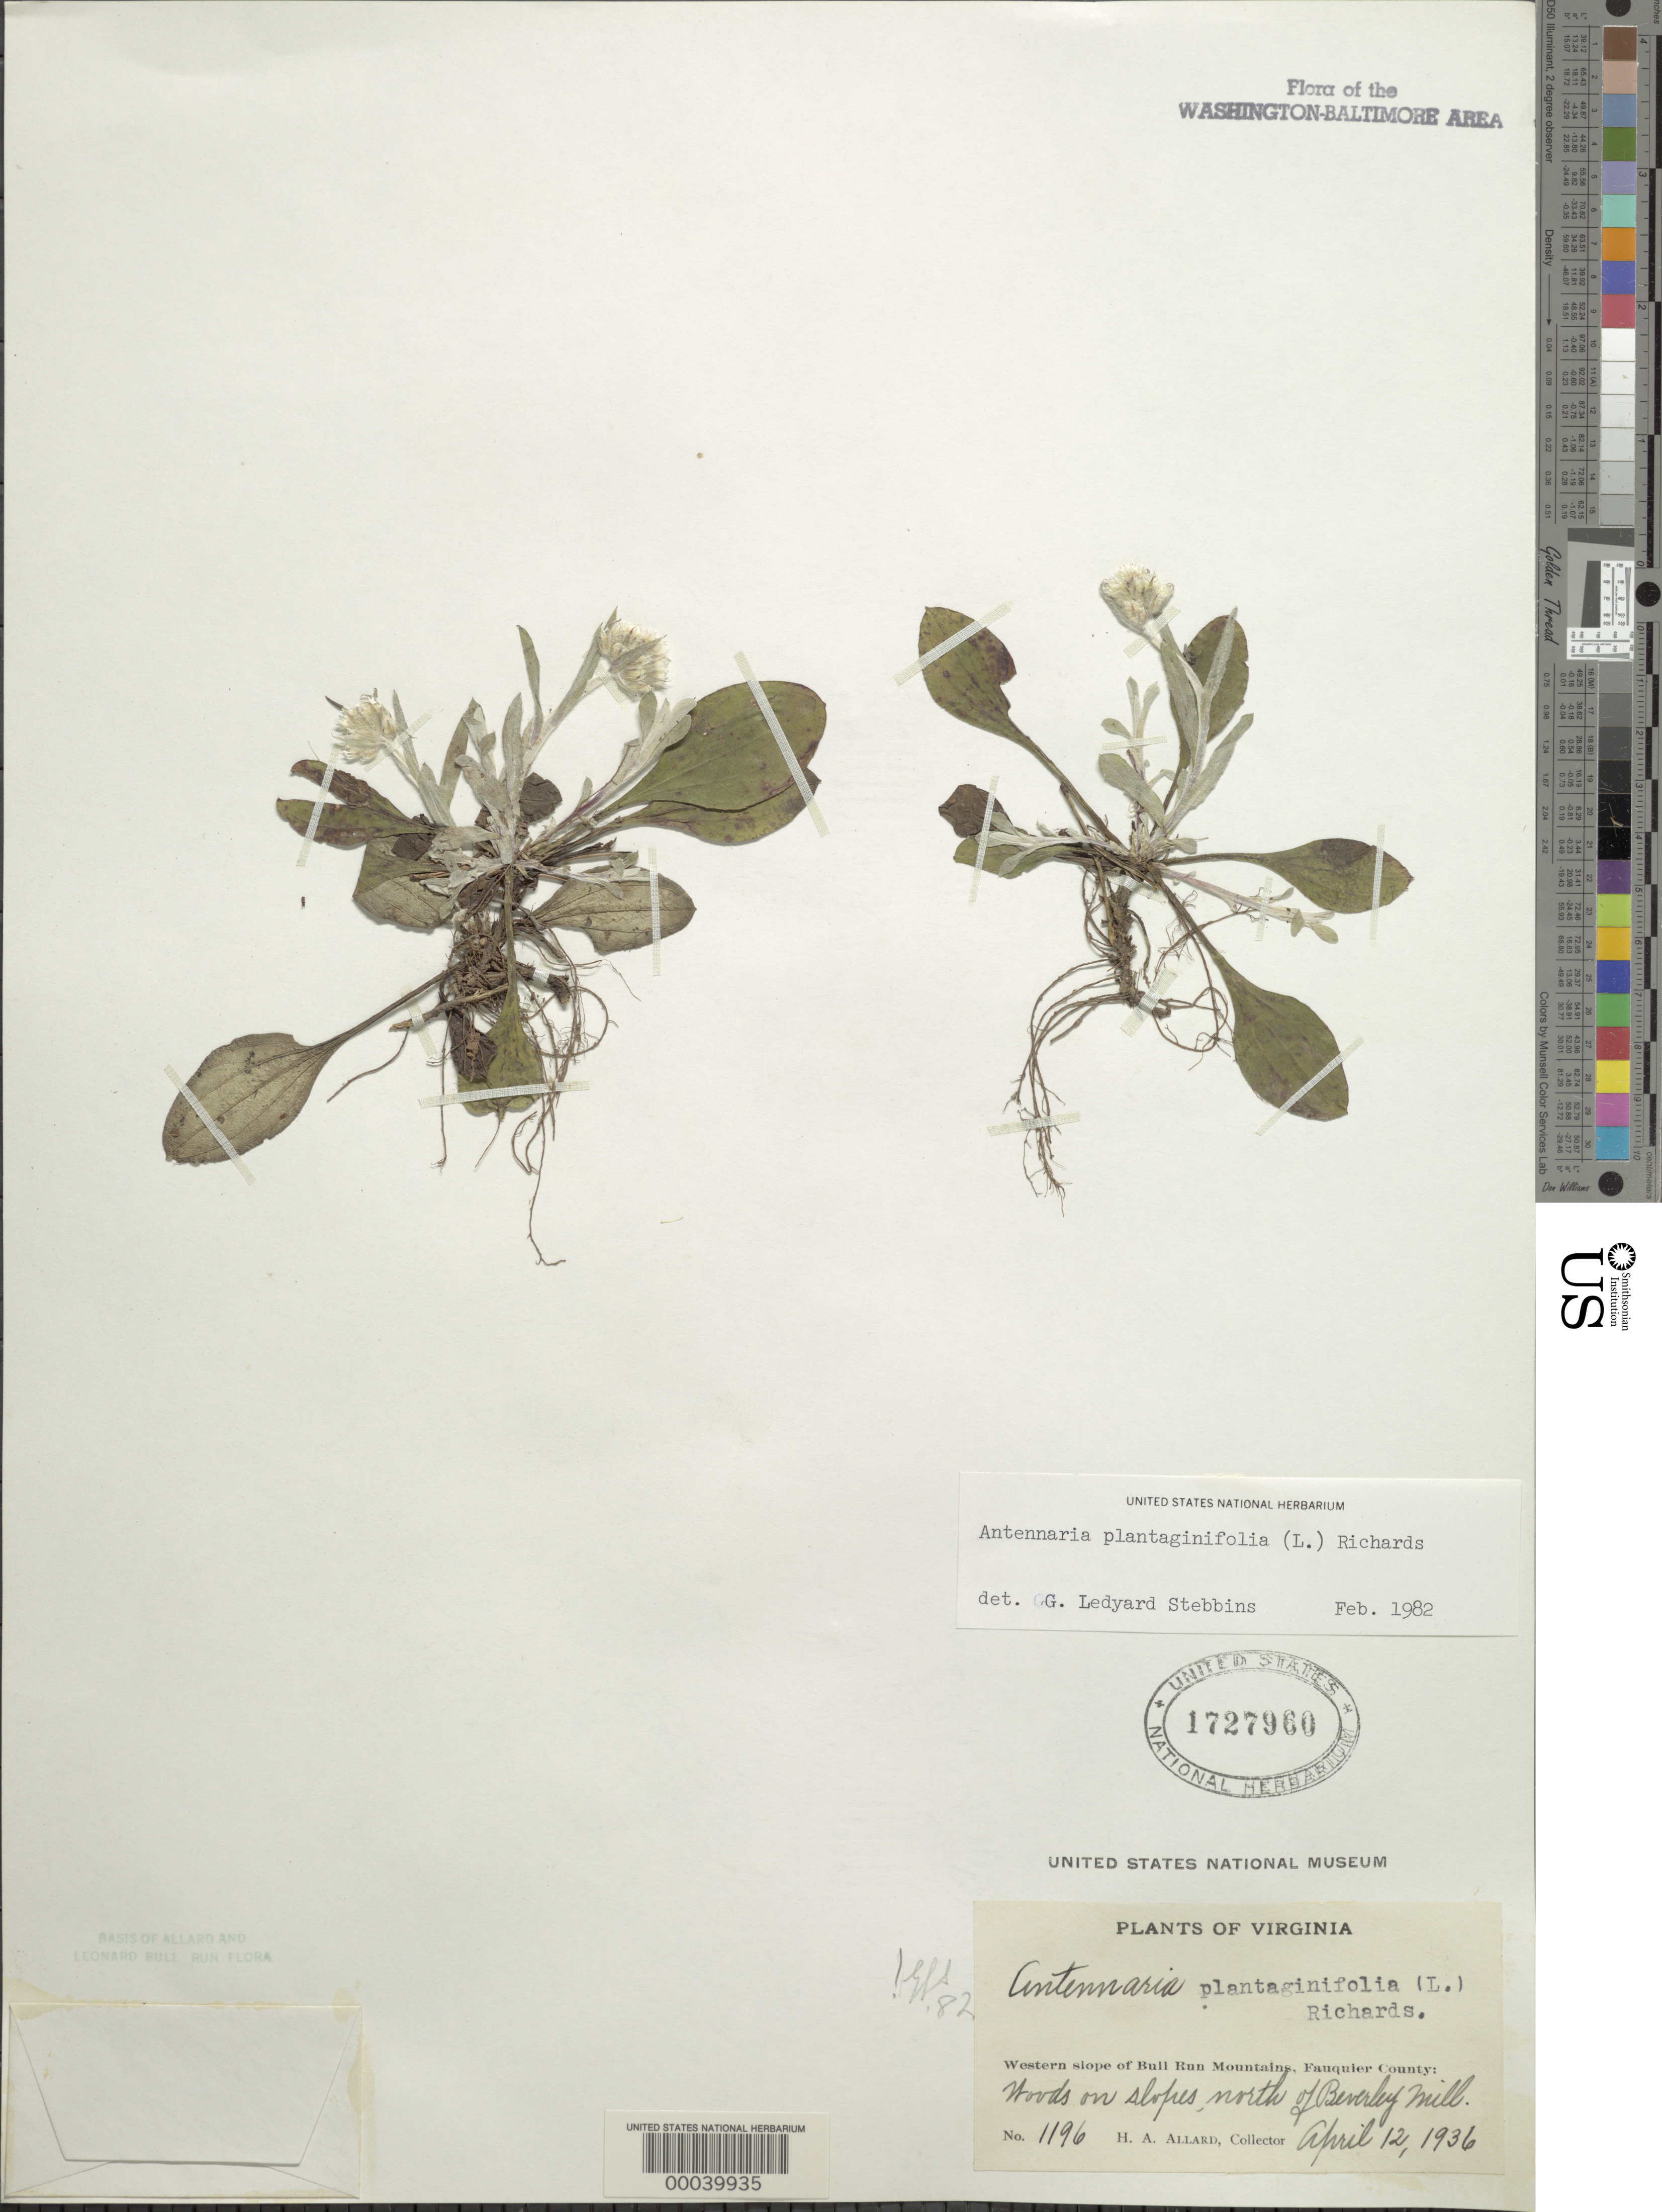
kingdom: Plantae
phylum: Tracheophyta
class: Magnoliopsida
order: Asterales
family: Asteraceae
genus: Antennaria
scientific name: Antennaria plantaginifolia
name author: (L.) Richardson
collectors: H. A. Allard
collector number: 1196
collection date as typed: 12 Apr 1936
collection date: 1936-04-12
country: United States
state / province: Virginia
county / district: Fauquier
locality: North of Beverley Mill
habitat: Woods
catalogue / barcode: US 1727960